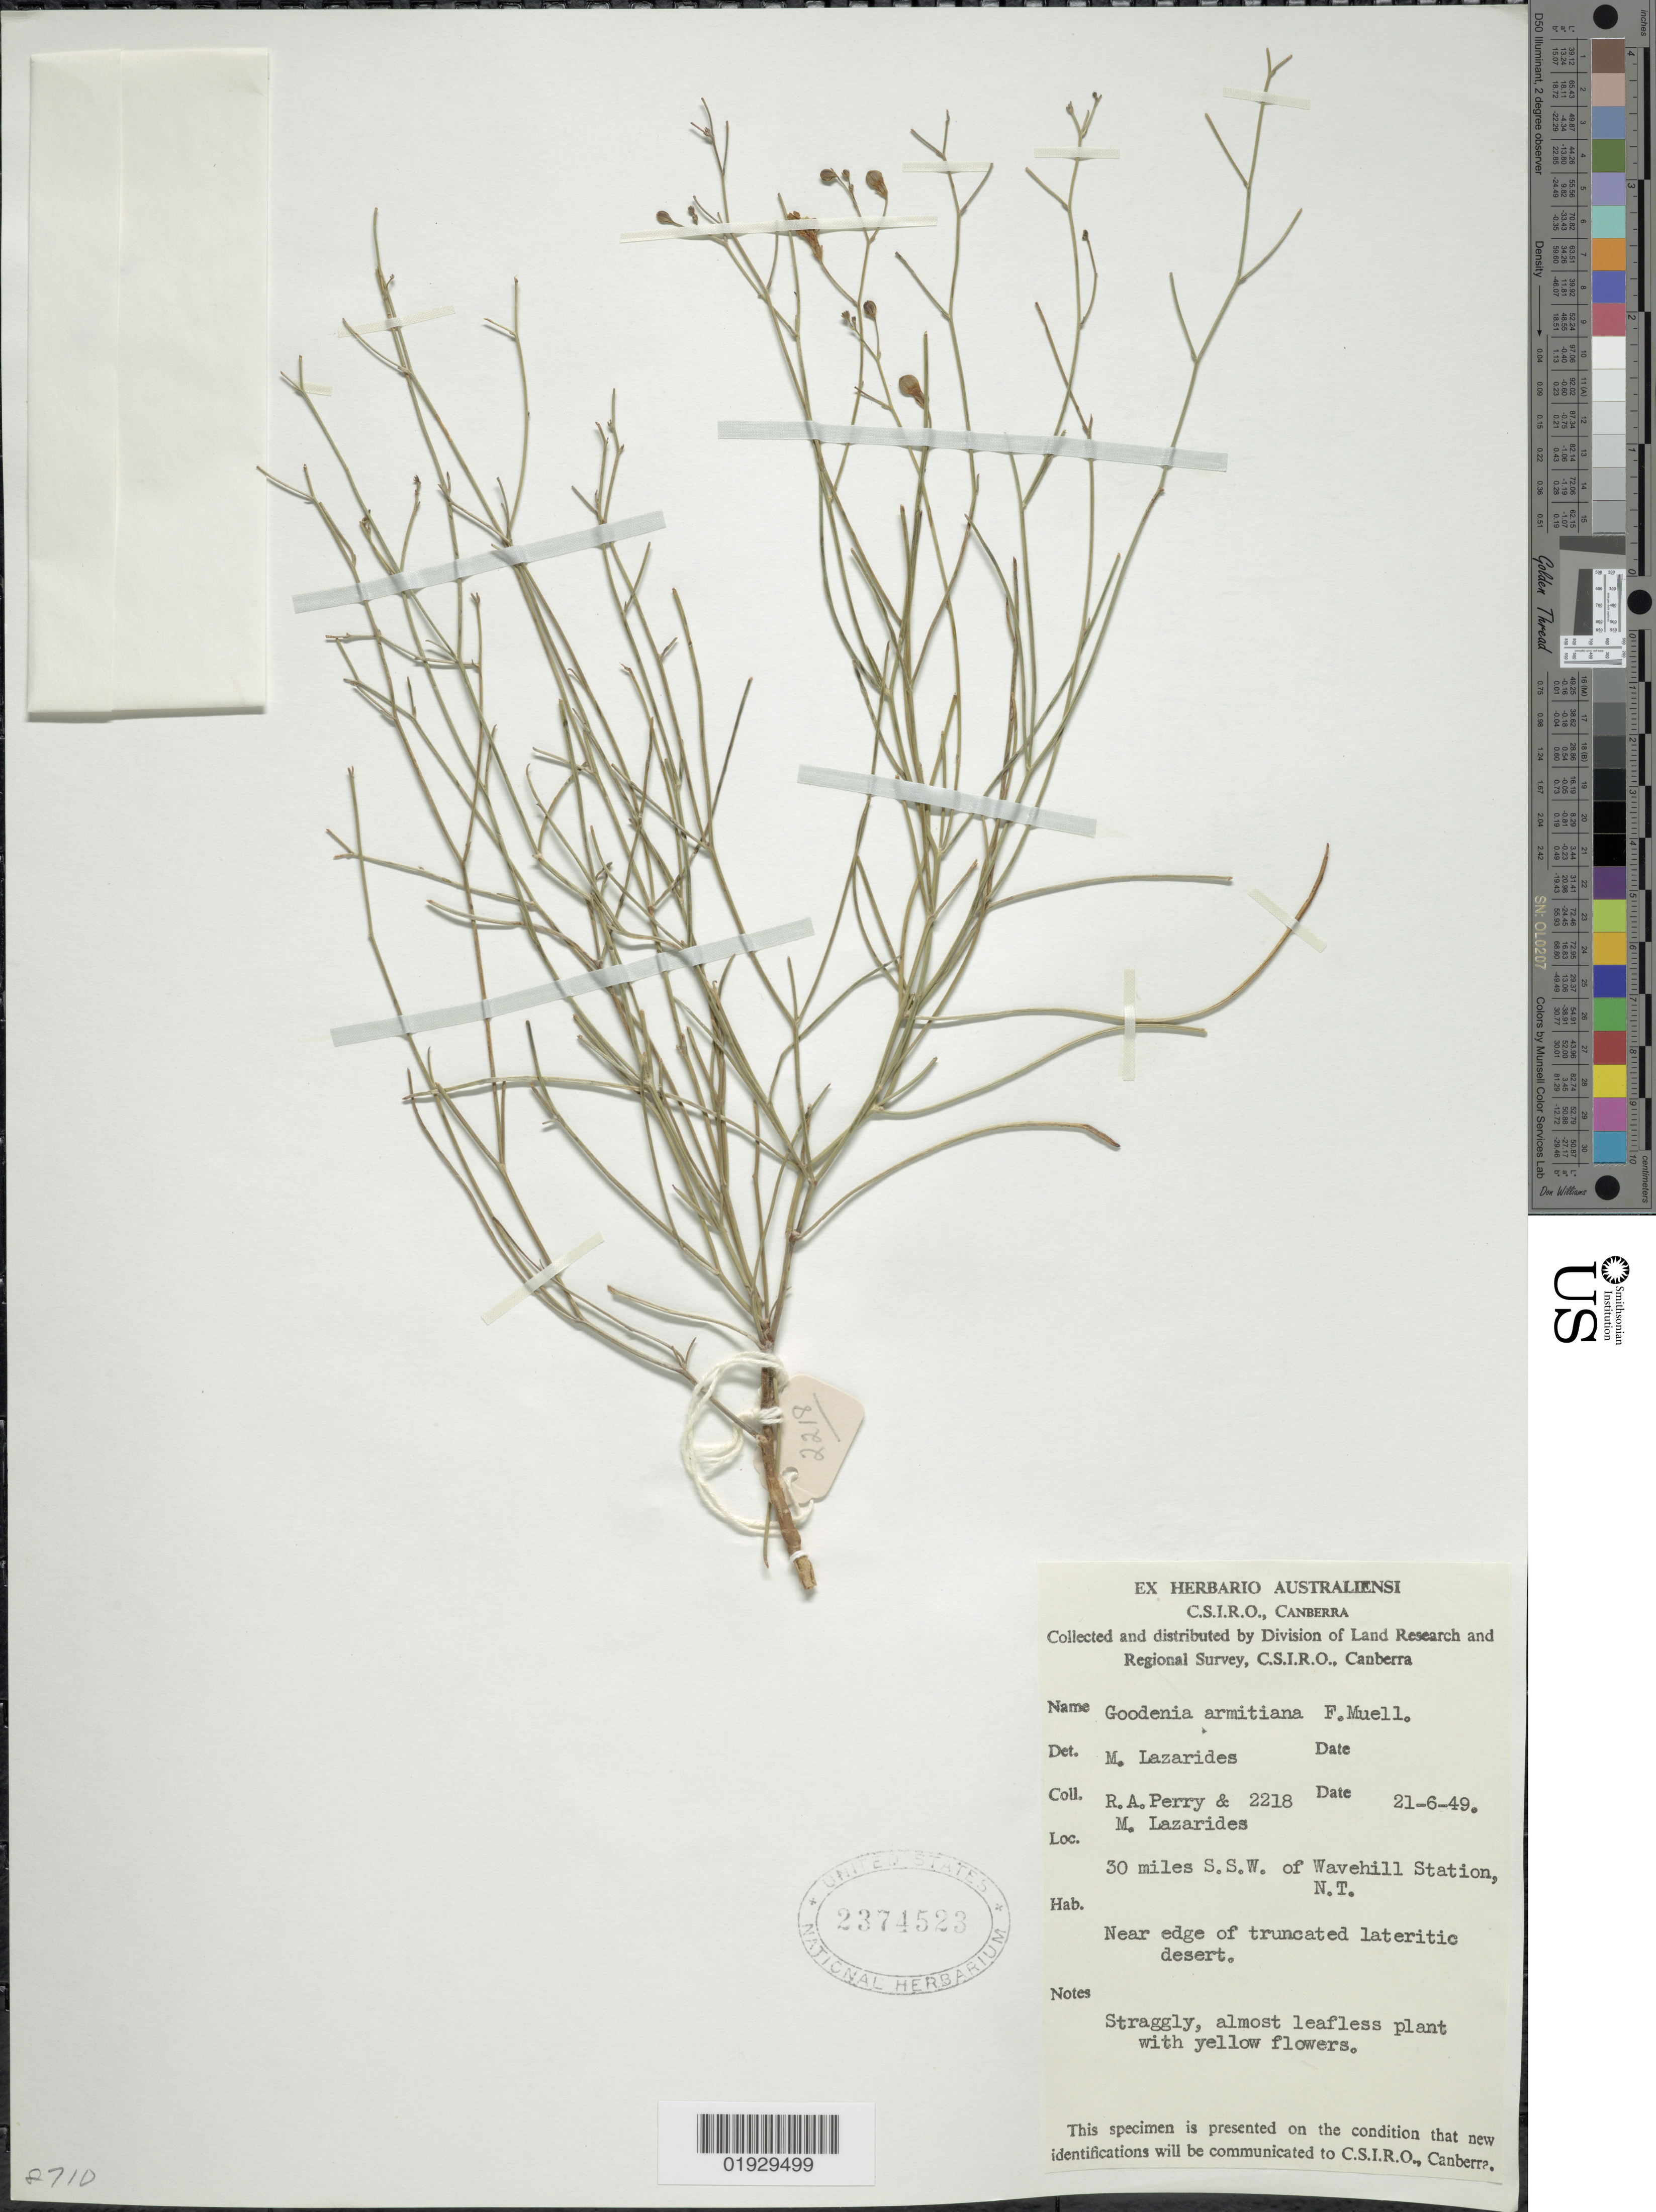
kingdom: Plantae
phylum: Tracheophyta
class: Magnoliopsida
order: Asterales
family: Goodeniaceae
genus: Goodenia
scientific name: Goodenia armitiana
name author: F. Muell.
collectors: Perry, R. A. & M. Lazarides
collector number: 2218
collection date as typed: Transcribed d/m/y: 21/6/49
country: Australia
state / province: Northern Territory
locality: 30 miles S.S.W. of Wavehill Station, N.T.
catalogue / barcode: US 2374523